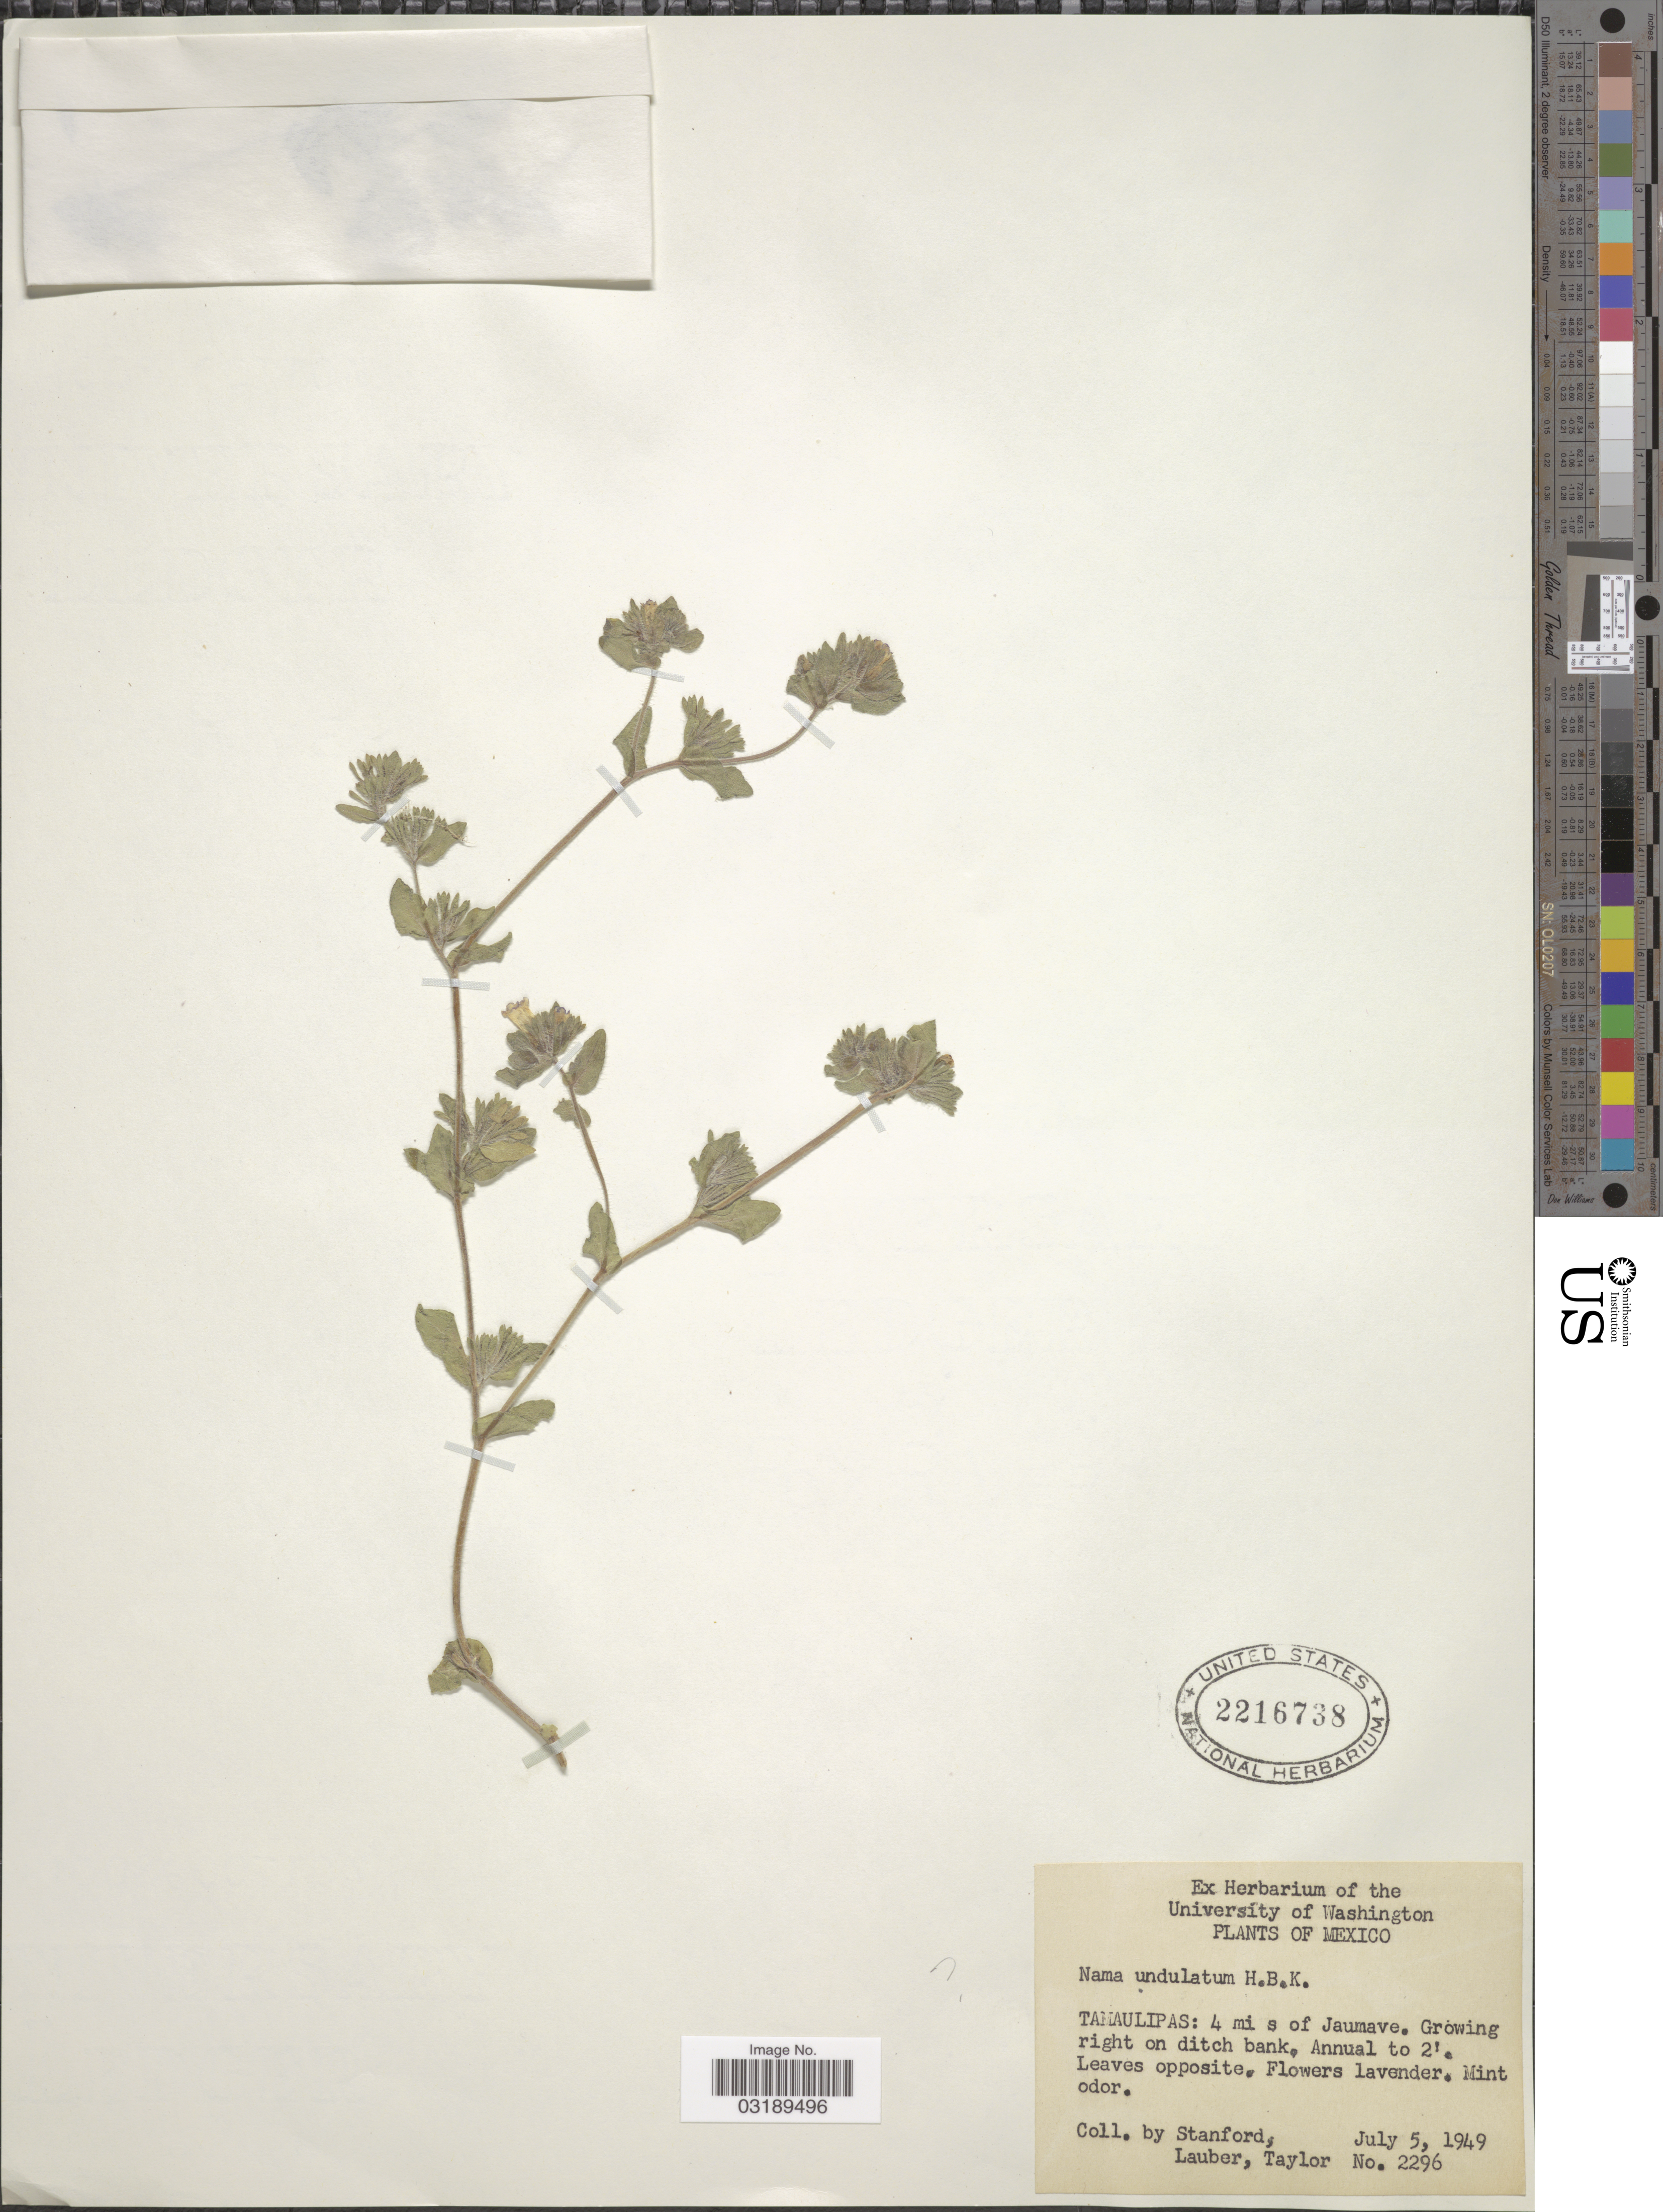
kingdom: Plantae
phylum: Tracheophyta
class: Magnoliopsida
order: Boraginales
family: Namaceae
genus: Nama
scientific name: Nama undulatum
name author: Kunth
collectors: -. Stanford, Lauber, -- & -- Taylor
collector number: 2296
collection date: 1949-07-05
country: Mexico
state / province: Tamaulipas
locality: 4 mi s of Jaumave.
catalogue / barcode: US 2216738